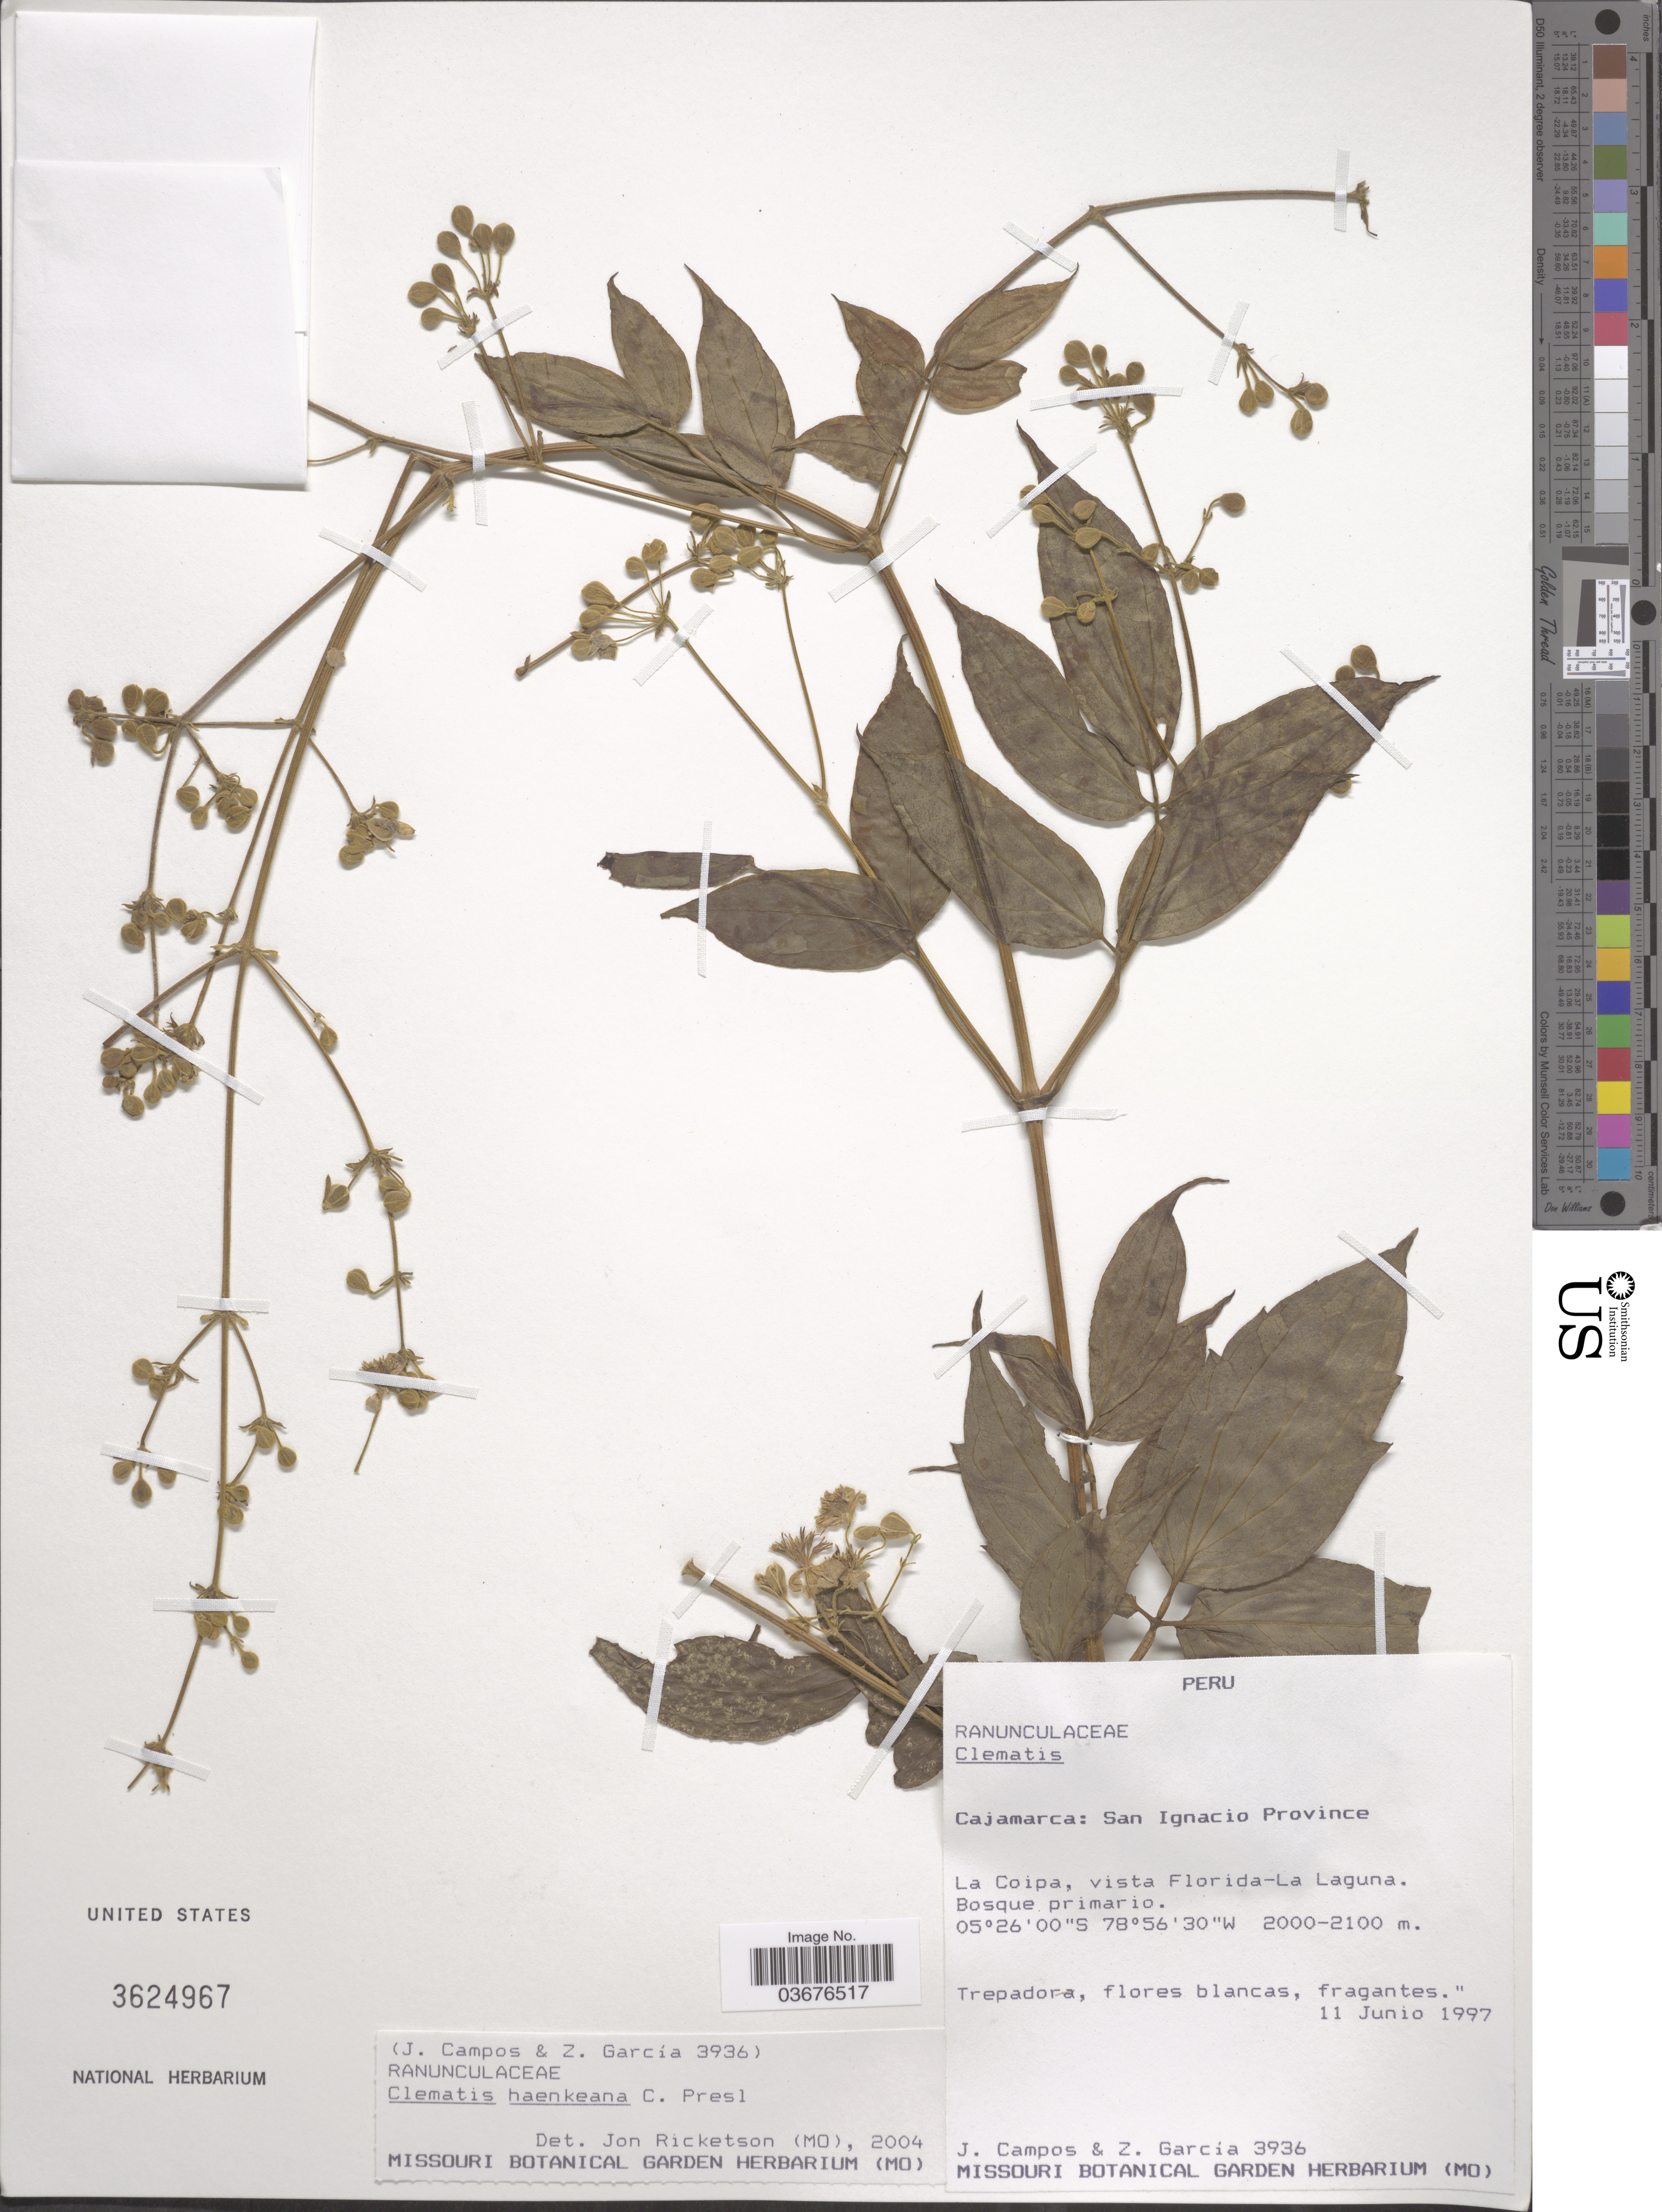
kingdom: Plantae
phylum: Tracheophyta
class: Magnoliopsida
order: Ranunculales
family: Ranunculaceae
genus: Clematis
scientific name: Clematis haenkeana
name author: C. Presl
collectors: J. Campos & Z. Garcia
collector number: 3936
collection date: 1997-06-11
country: Peru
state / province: Cajamarca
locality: San Ignacio Province. La Coipa, vista Florida-La Laguna.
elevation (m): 2000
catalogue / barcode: US 3624967